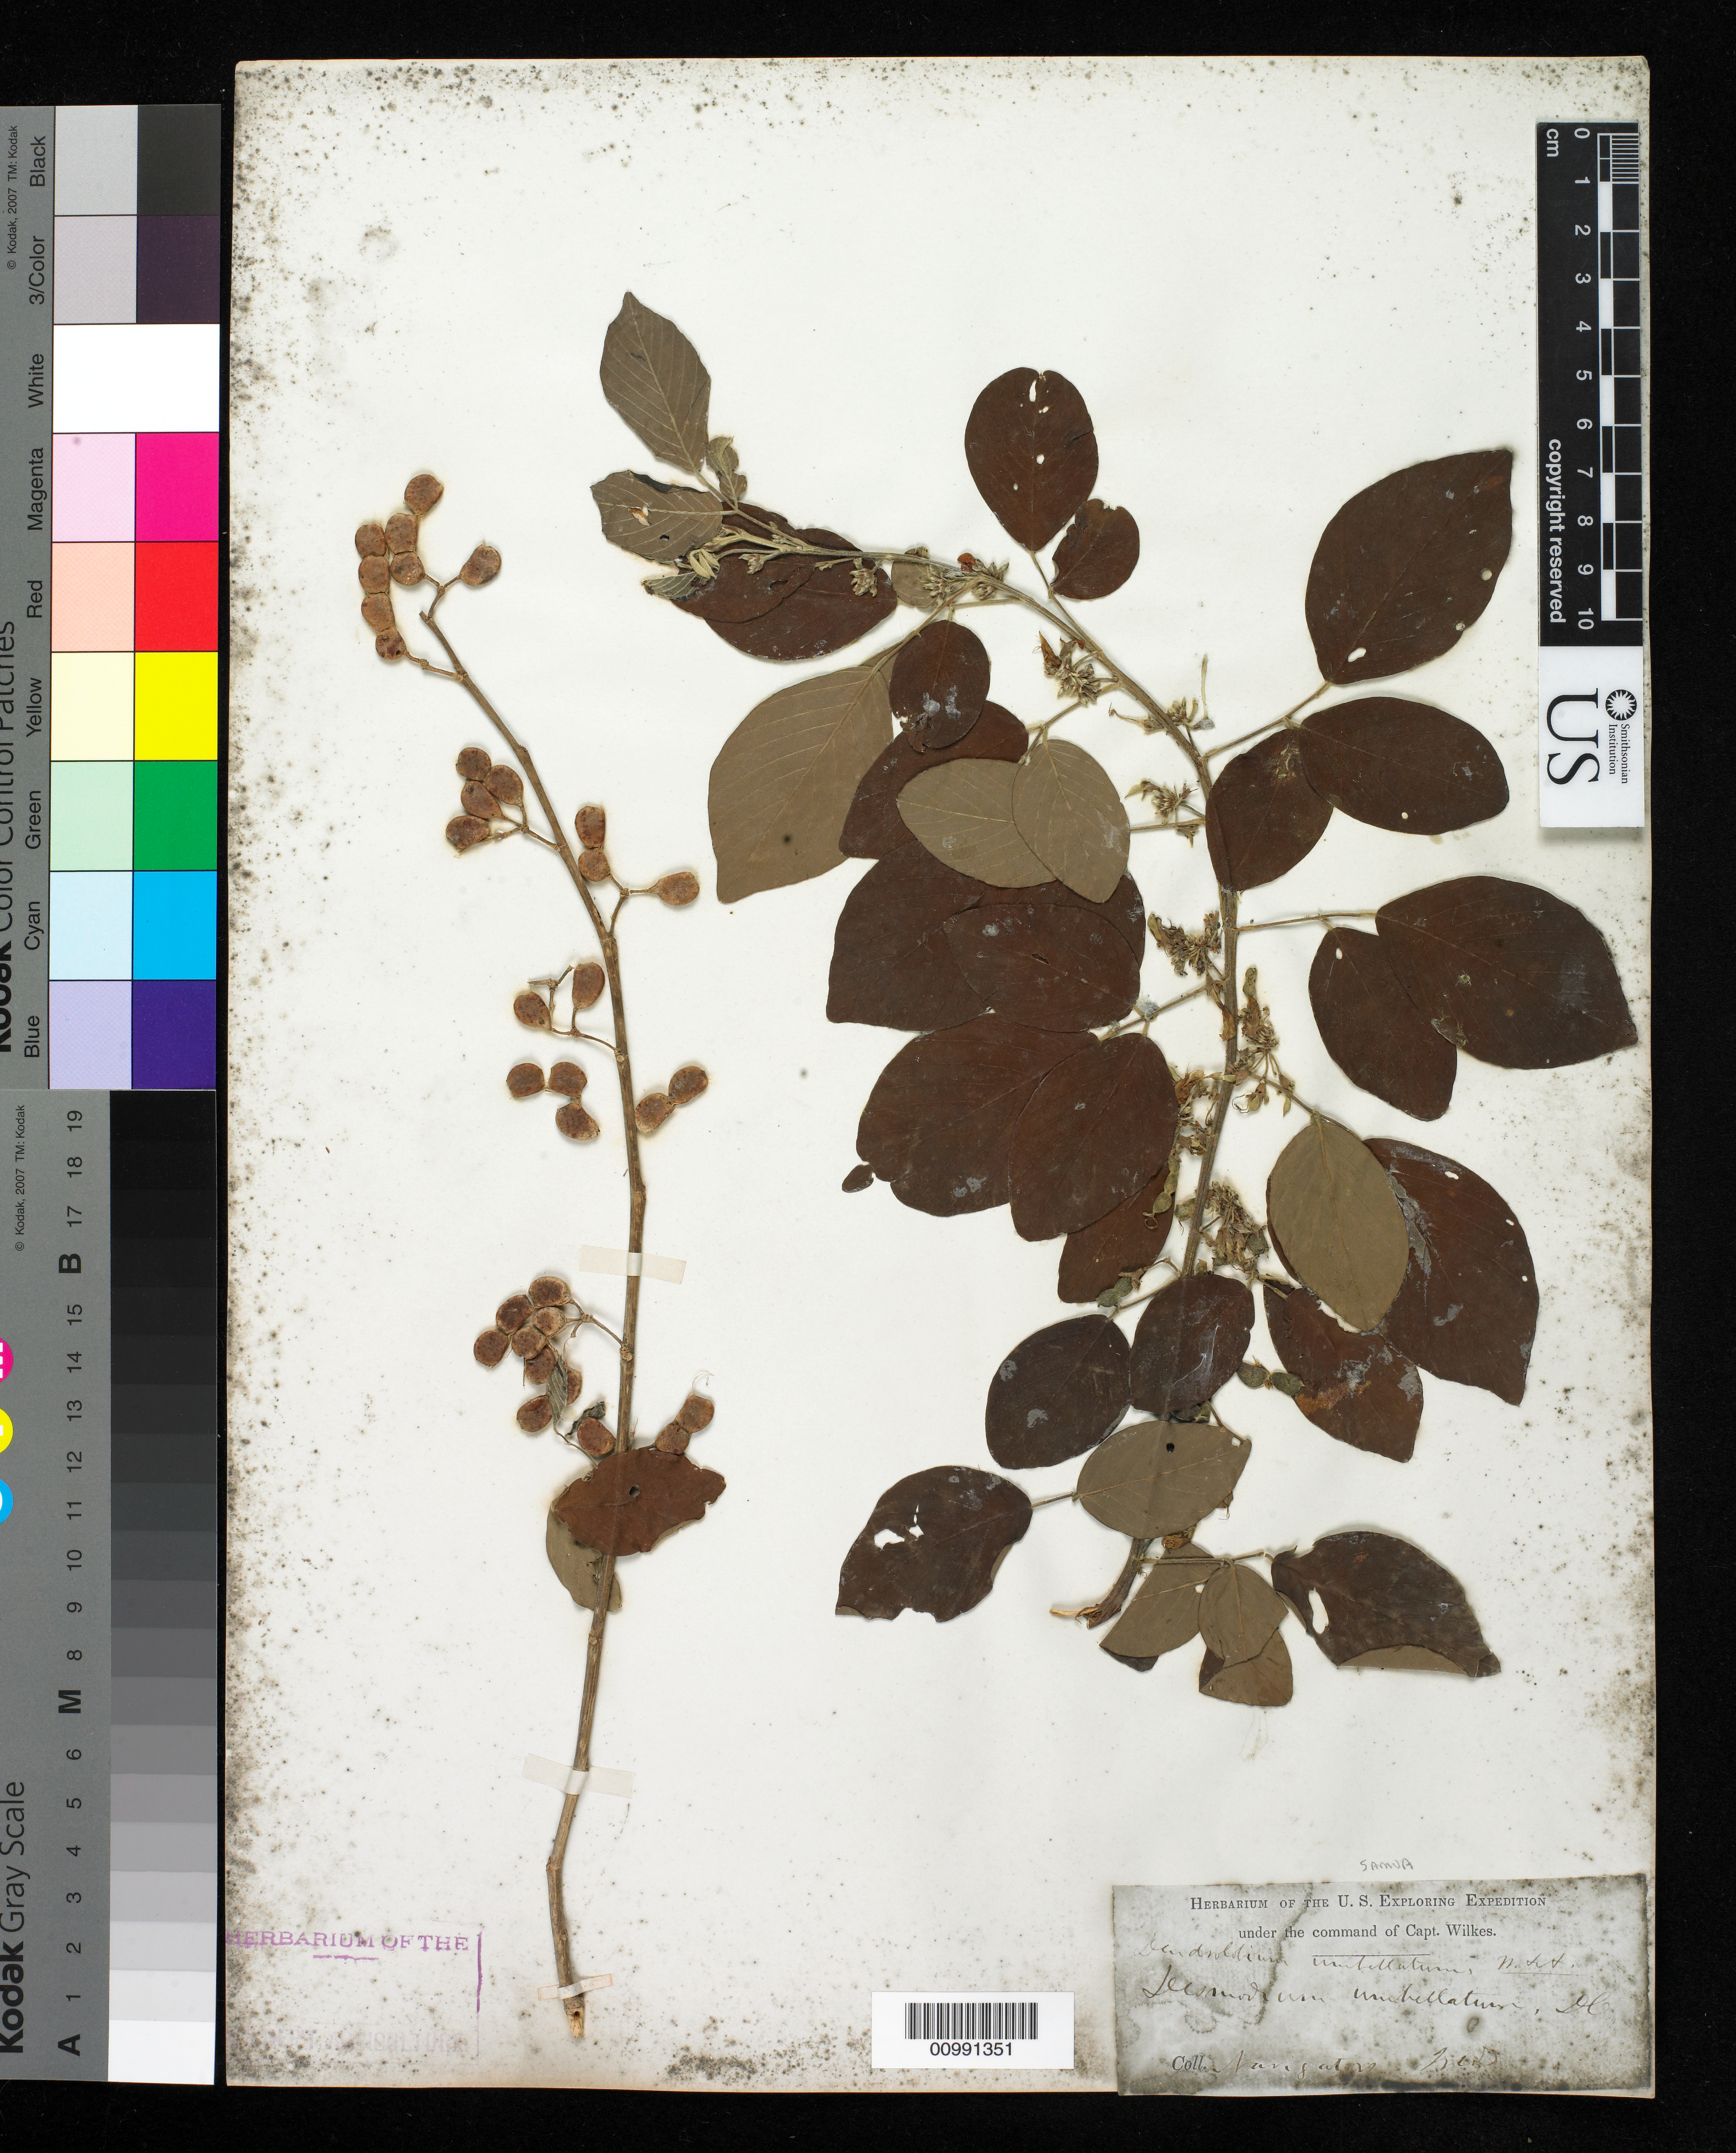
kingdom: Plantae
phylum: Tracheophyta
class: Magnoliopsida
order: Fabales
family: Fabaceae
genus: Dendrolobium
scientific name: Dendrolobium umbellatum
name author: (L.) Benth.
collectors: Wilkes Explor. Exped.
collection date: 1838/1842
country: American Samoa / Samoa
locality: Samoan or Navigator's Islands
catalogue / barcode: US 98477